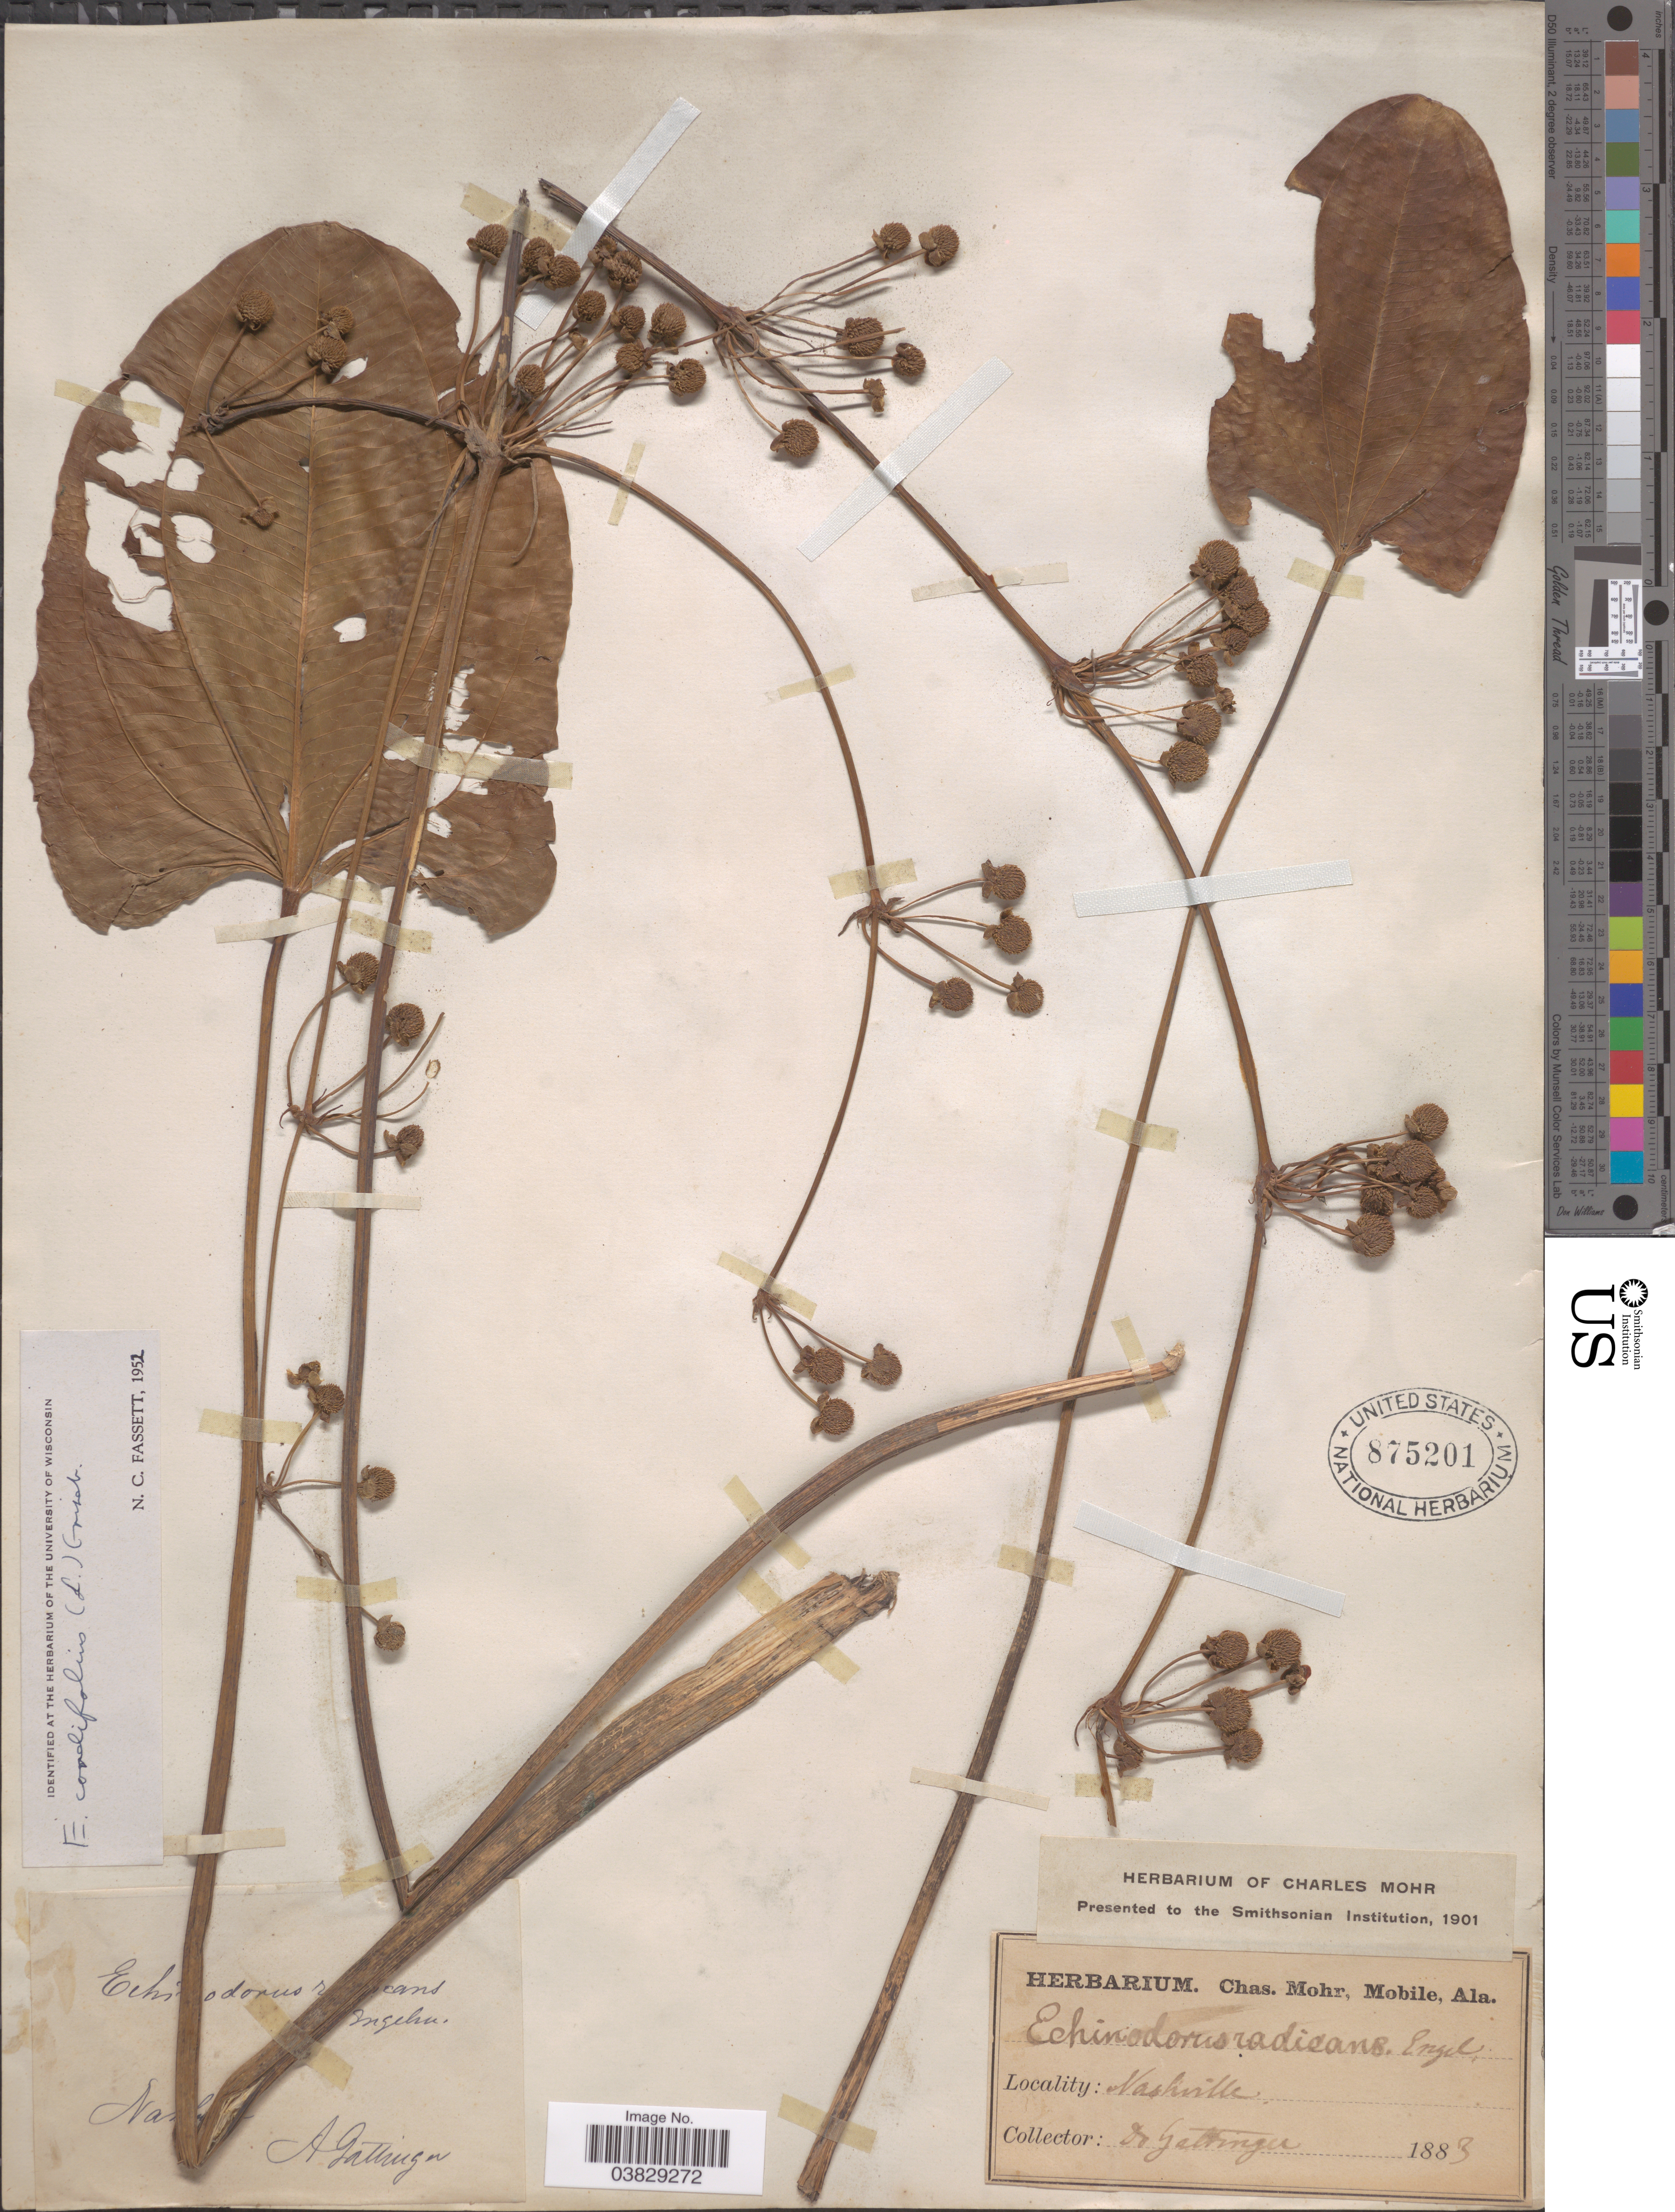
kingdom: Plantae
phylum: Tracheophyta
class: Liliopsida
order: Alismatales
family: Alismataceae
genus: Echinodorus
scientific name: Echinodorus cordifolius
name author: (L.) Griseb.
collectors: A. Gattinger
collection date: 1883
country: United States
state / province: Tennessee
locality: Nashville.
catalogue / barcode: US 875201